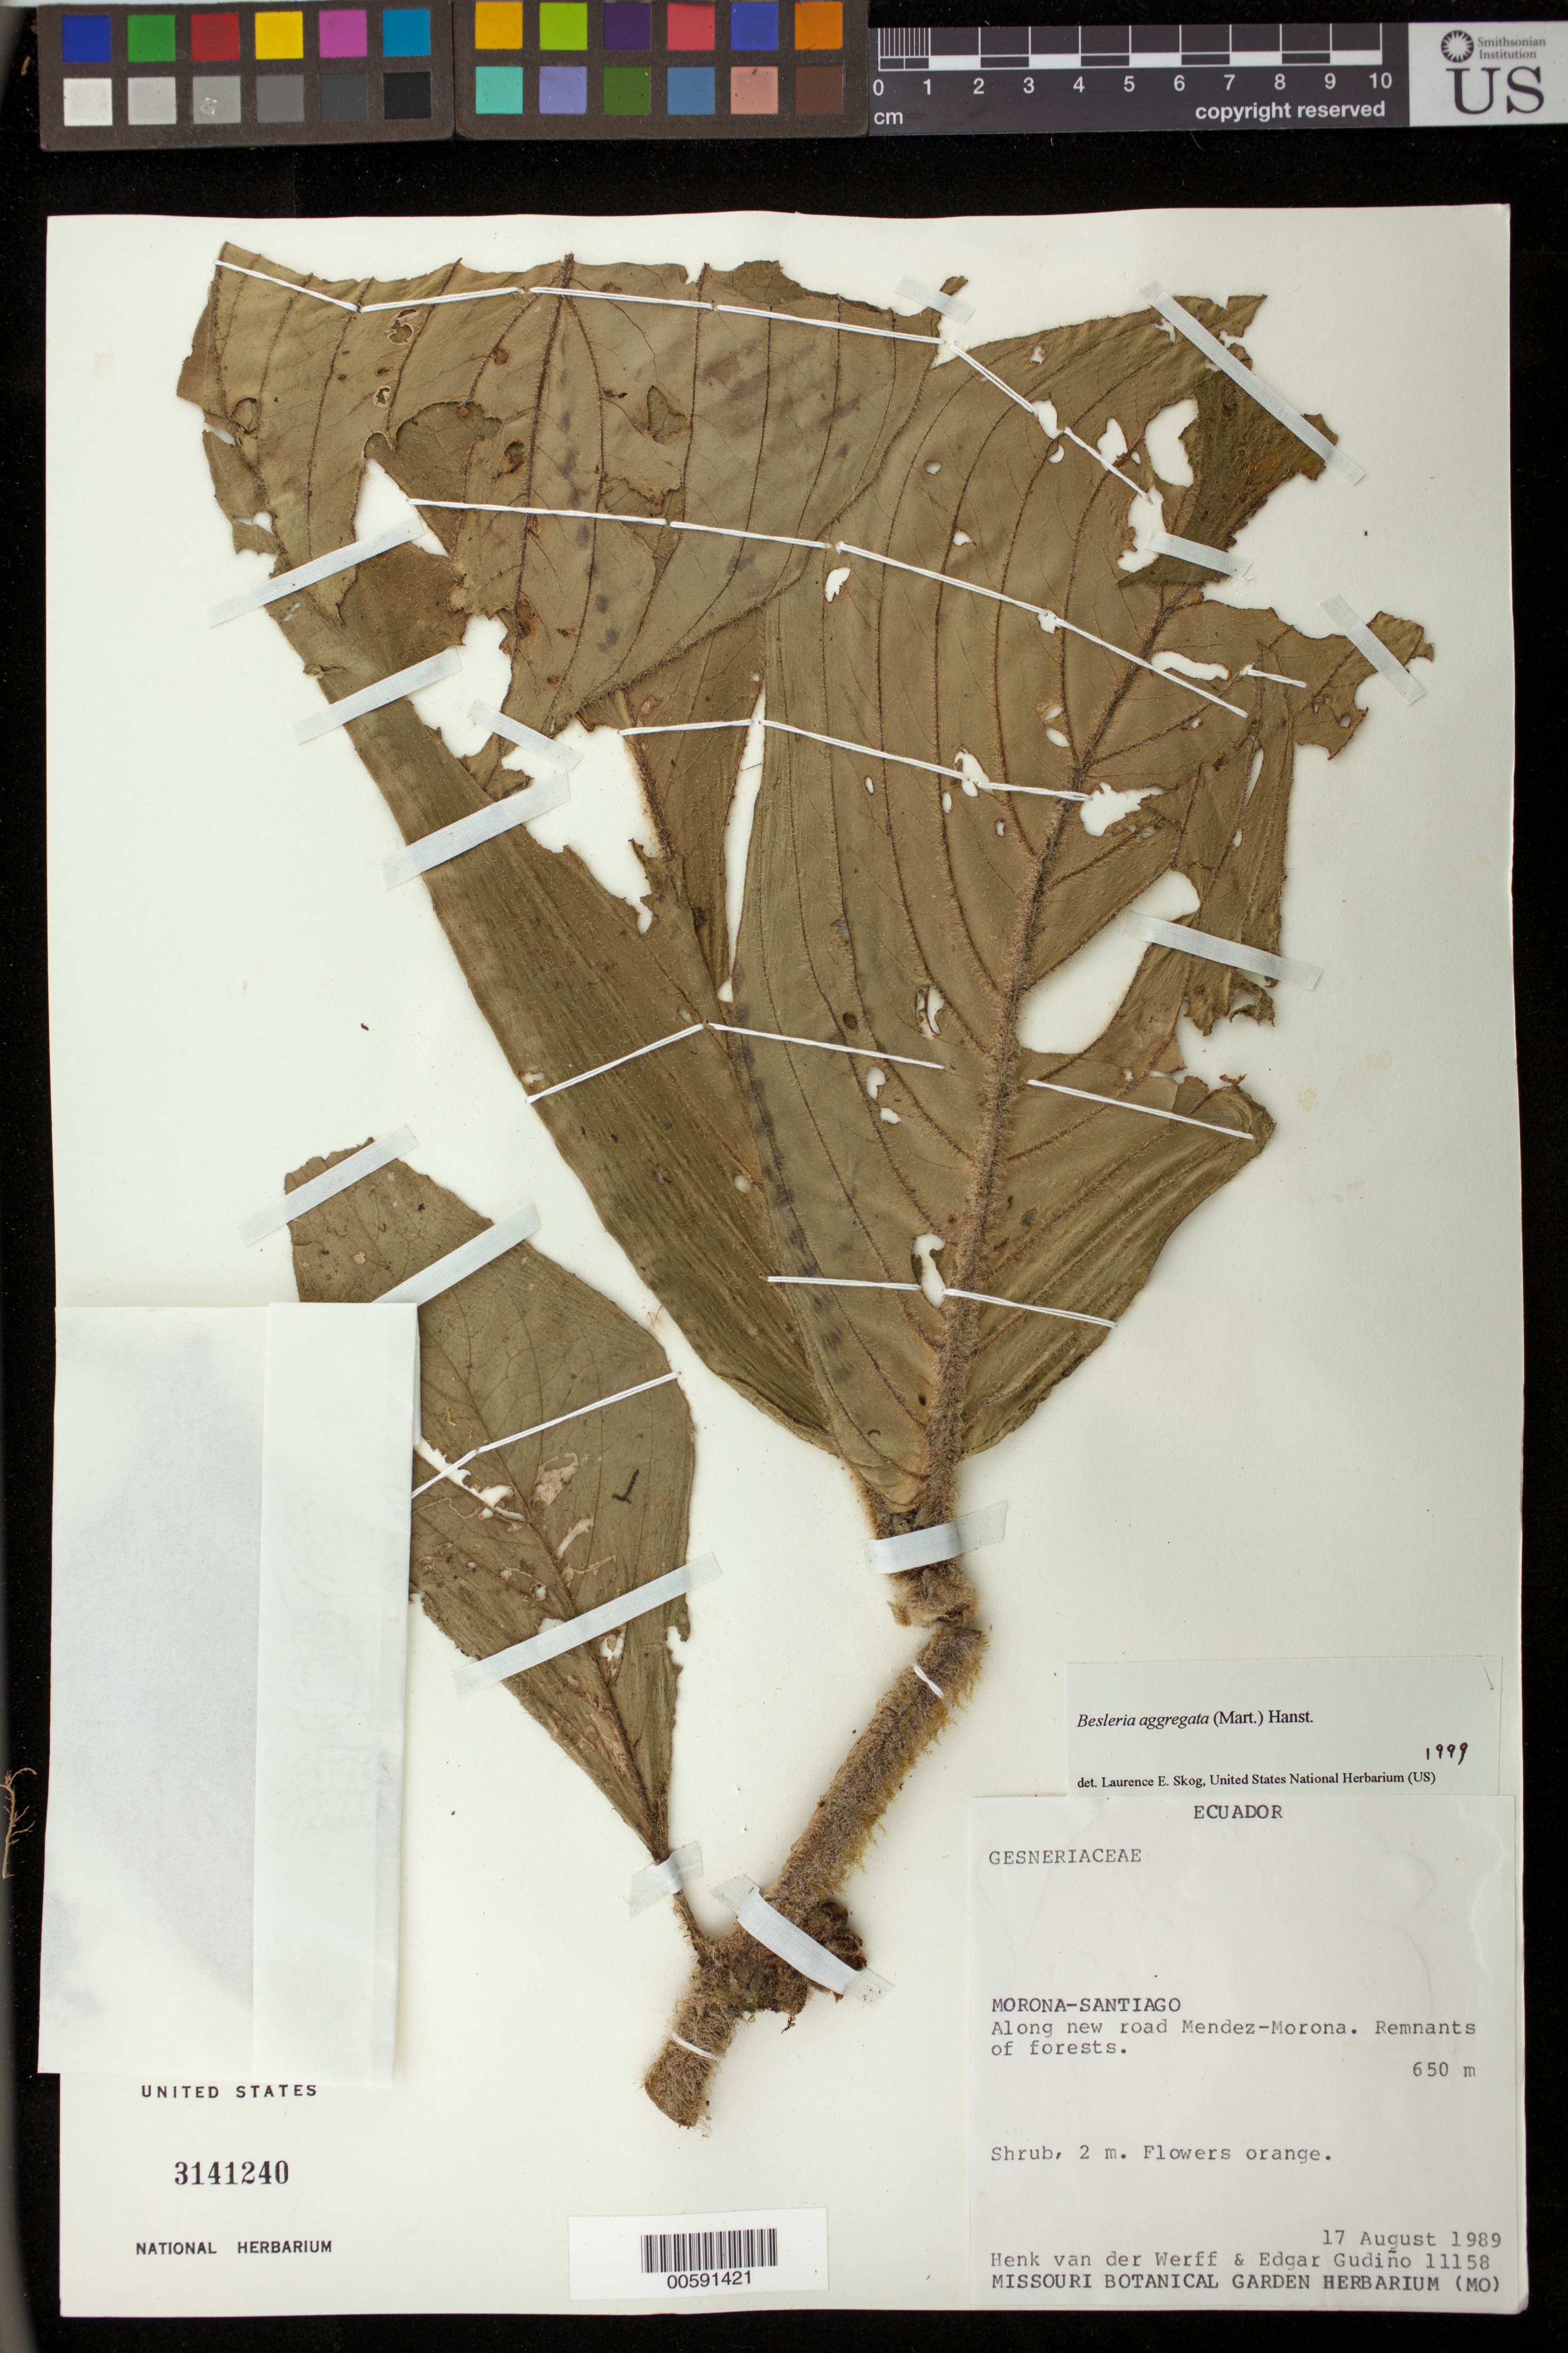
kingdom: Plantae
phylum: Tracheophyta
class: Magnoliopsida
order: Lamiales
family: Gesneriaceae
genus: Besleria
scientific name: Besleria aggregata var. aggregata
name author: (Mart.) Hanst.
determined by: Skog, Laurence E.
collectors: H. van der Werff & E. Gudiño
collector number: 11158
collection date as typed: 17 Aug 1989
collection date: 1989-08-17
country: Ecuador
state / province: Morona-Santiago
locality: Along new road Mendez-Morona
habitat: Remnants of forests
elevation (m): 650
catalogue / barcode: US 3141240